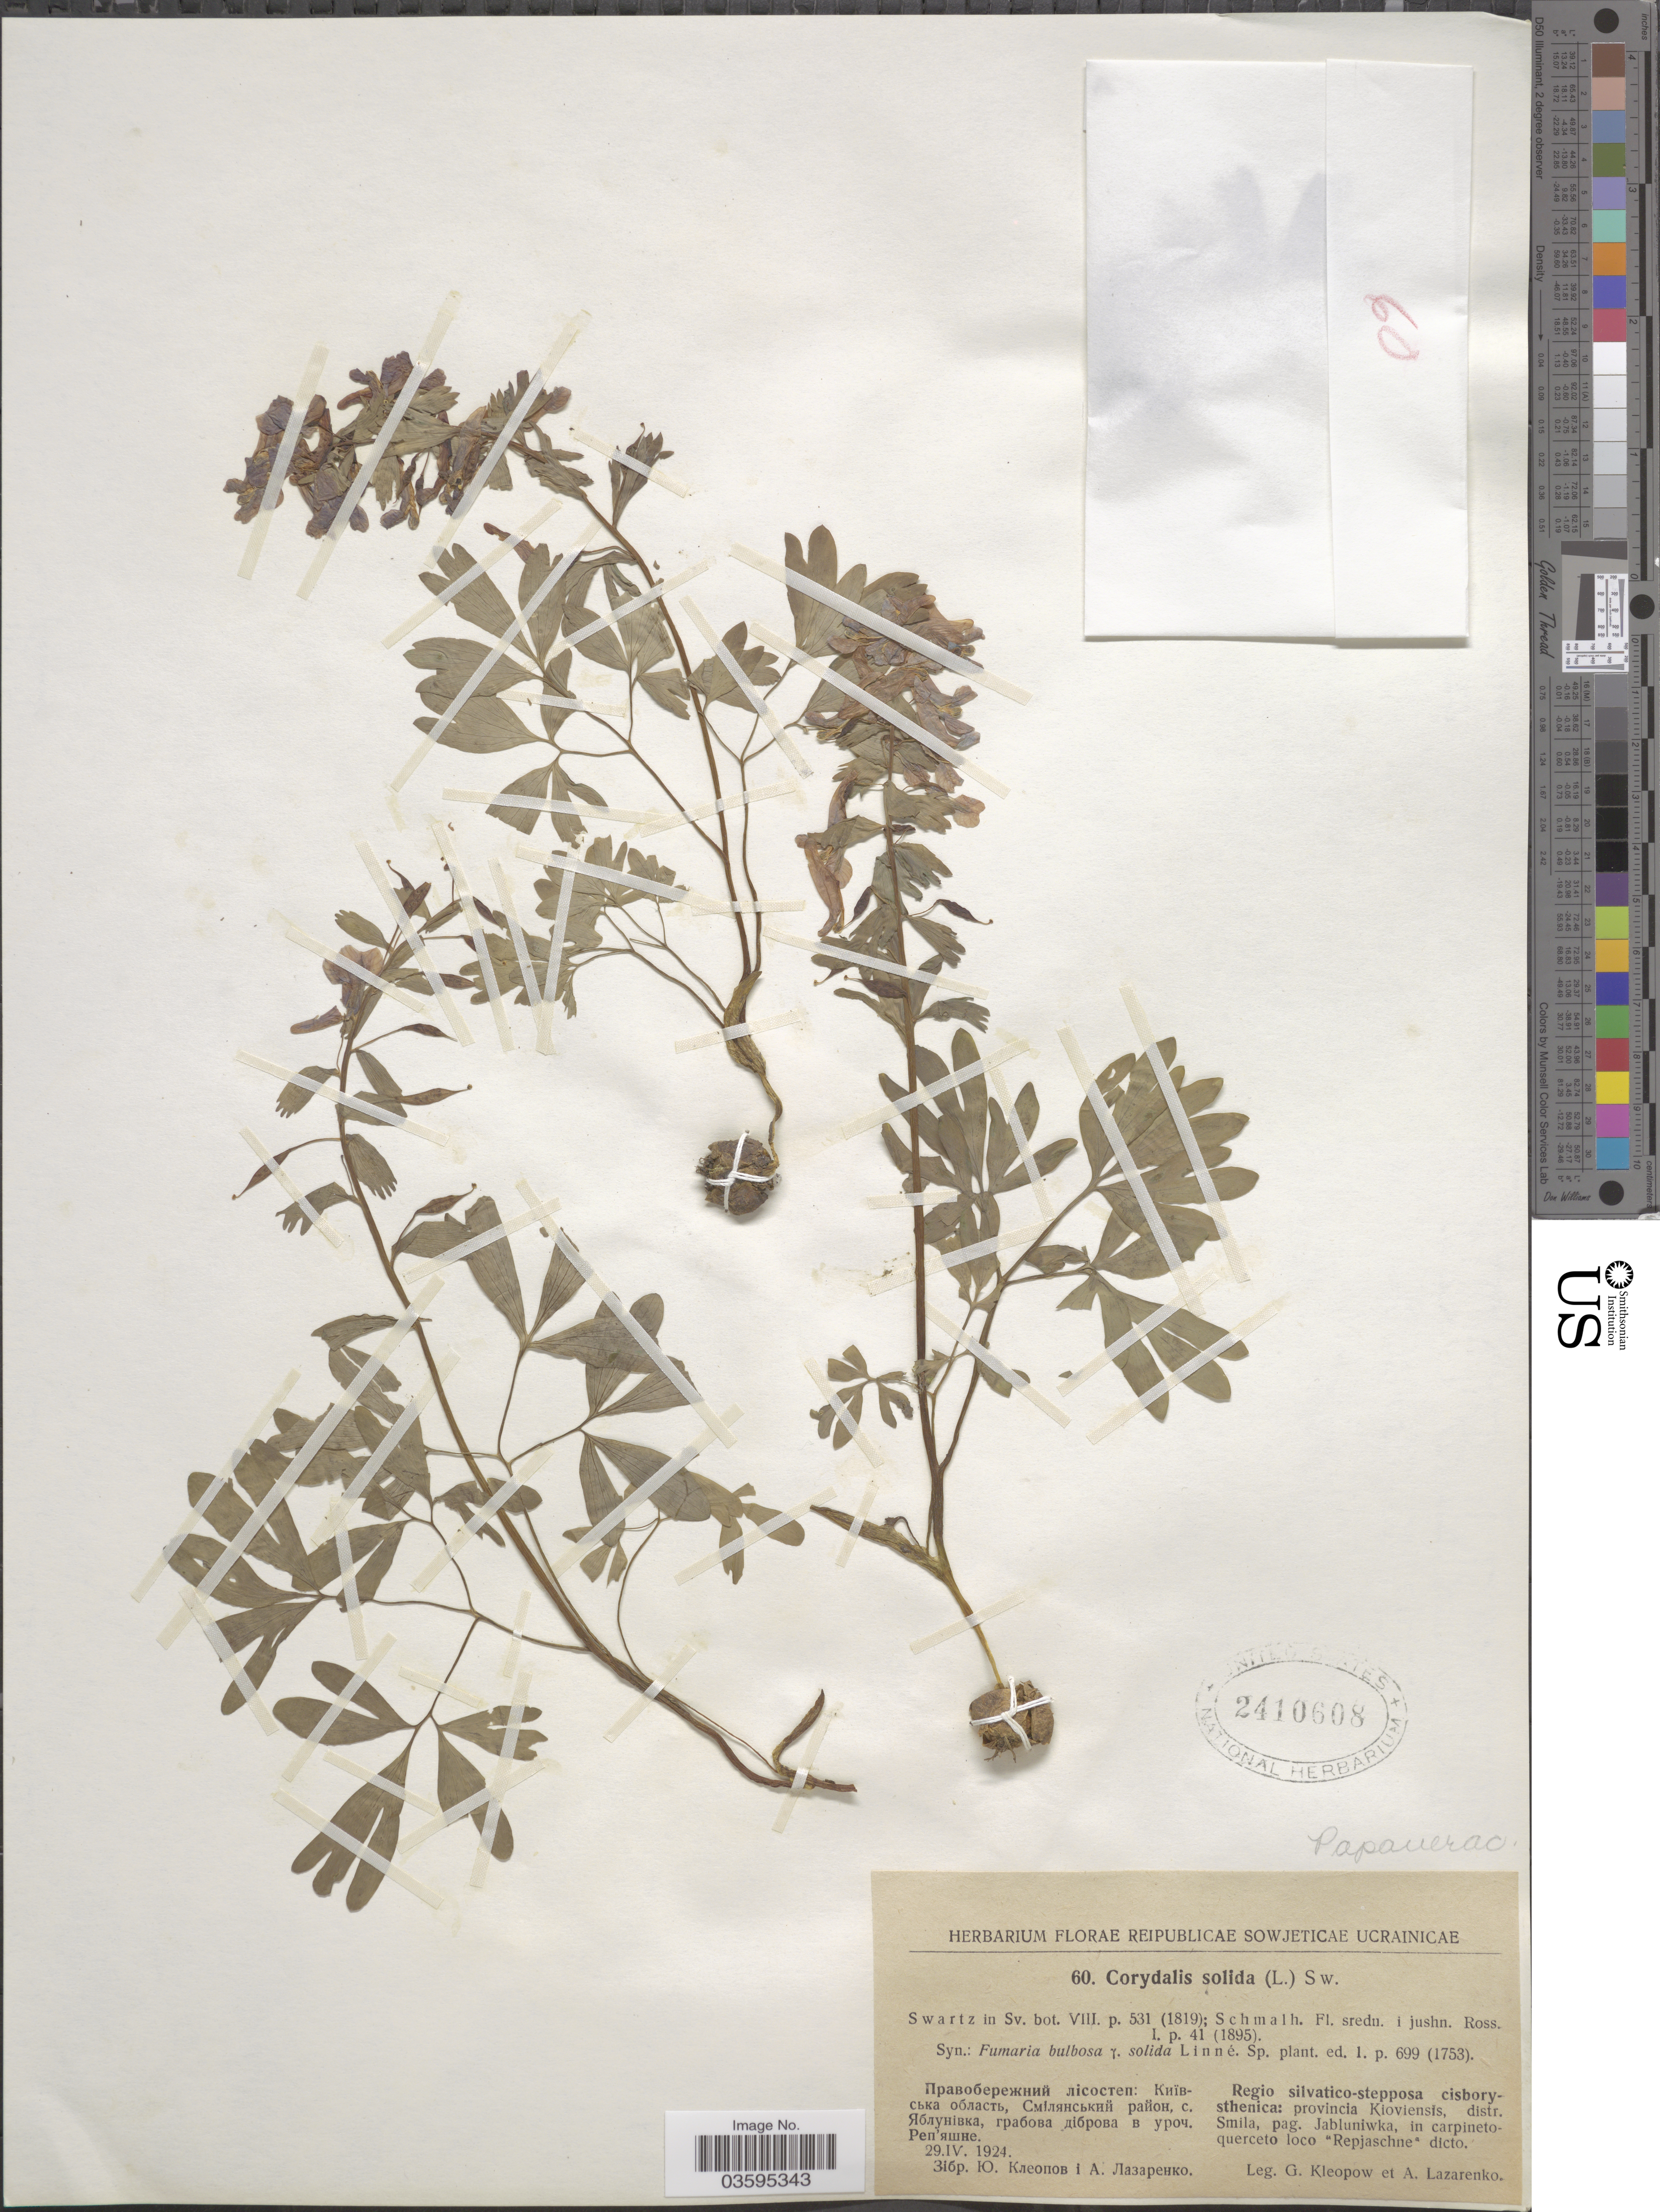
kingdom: Plantae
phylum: Tracheophyta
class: Magnoliopsida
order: Ranunculales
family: Papaveraceae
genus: Corydalis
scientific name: Corydalis solida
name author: (L.) Clairv.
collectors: G. Kleopow & A. Lazarenko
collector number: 60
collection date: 1924-04-29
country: Ukraine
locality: Regio silvatico-stepposa cisborysthenica: provincia Kioviensis, distr. Smila, pag. Jabluniwka, in carpineto-querceto loco "Repjaschne" dicto.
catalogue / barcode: US 2410608